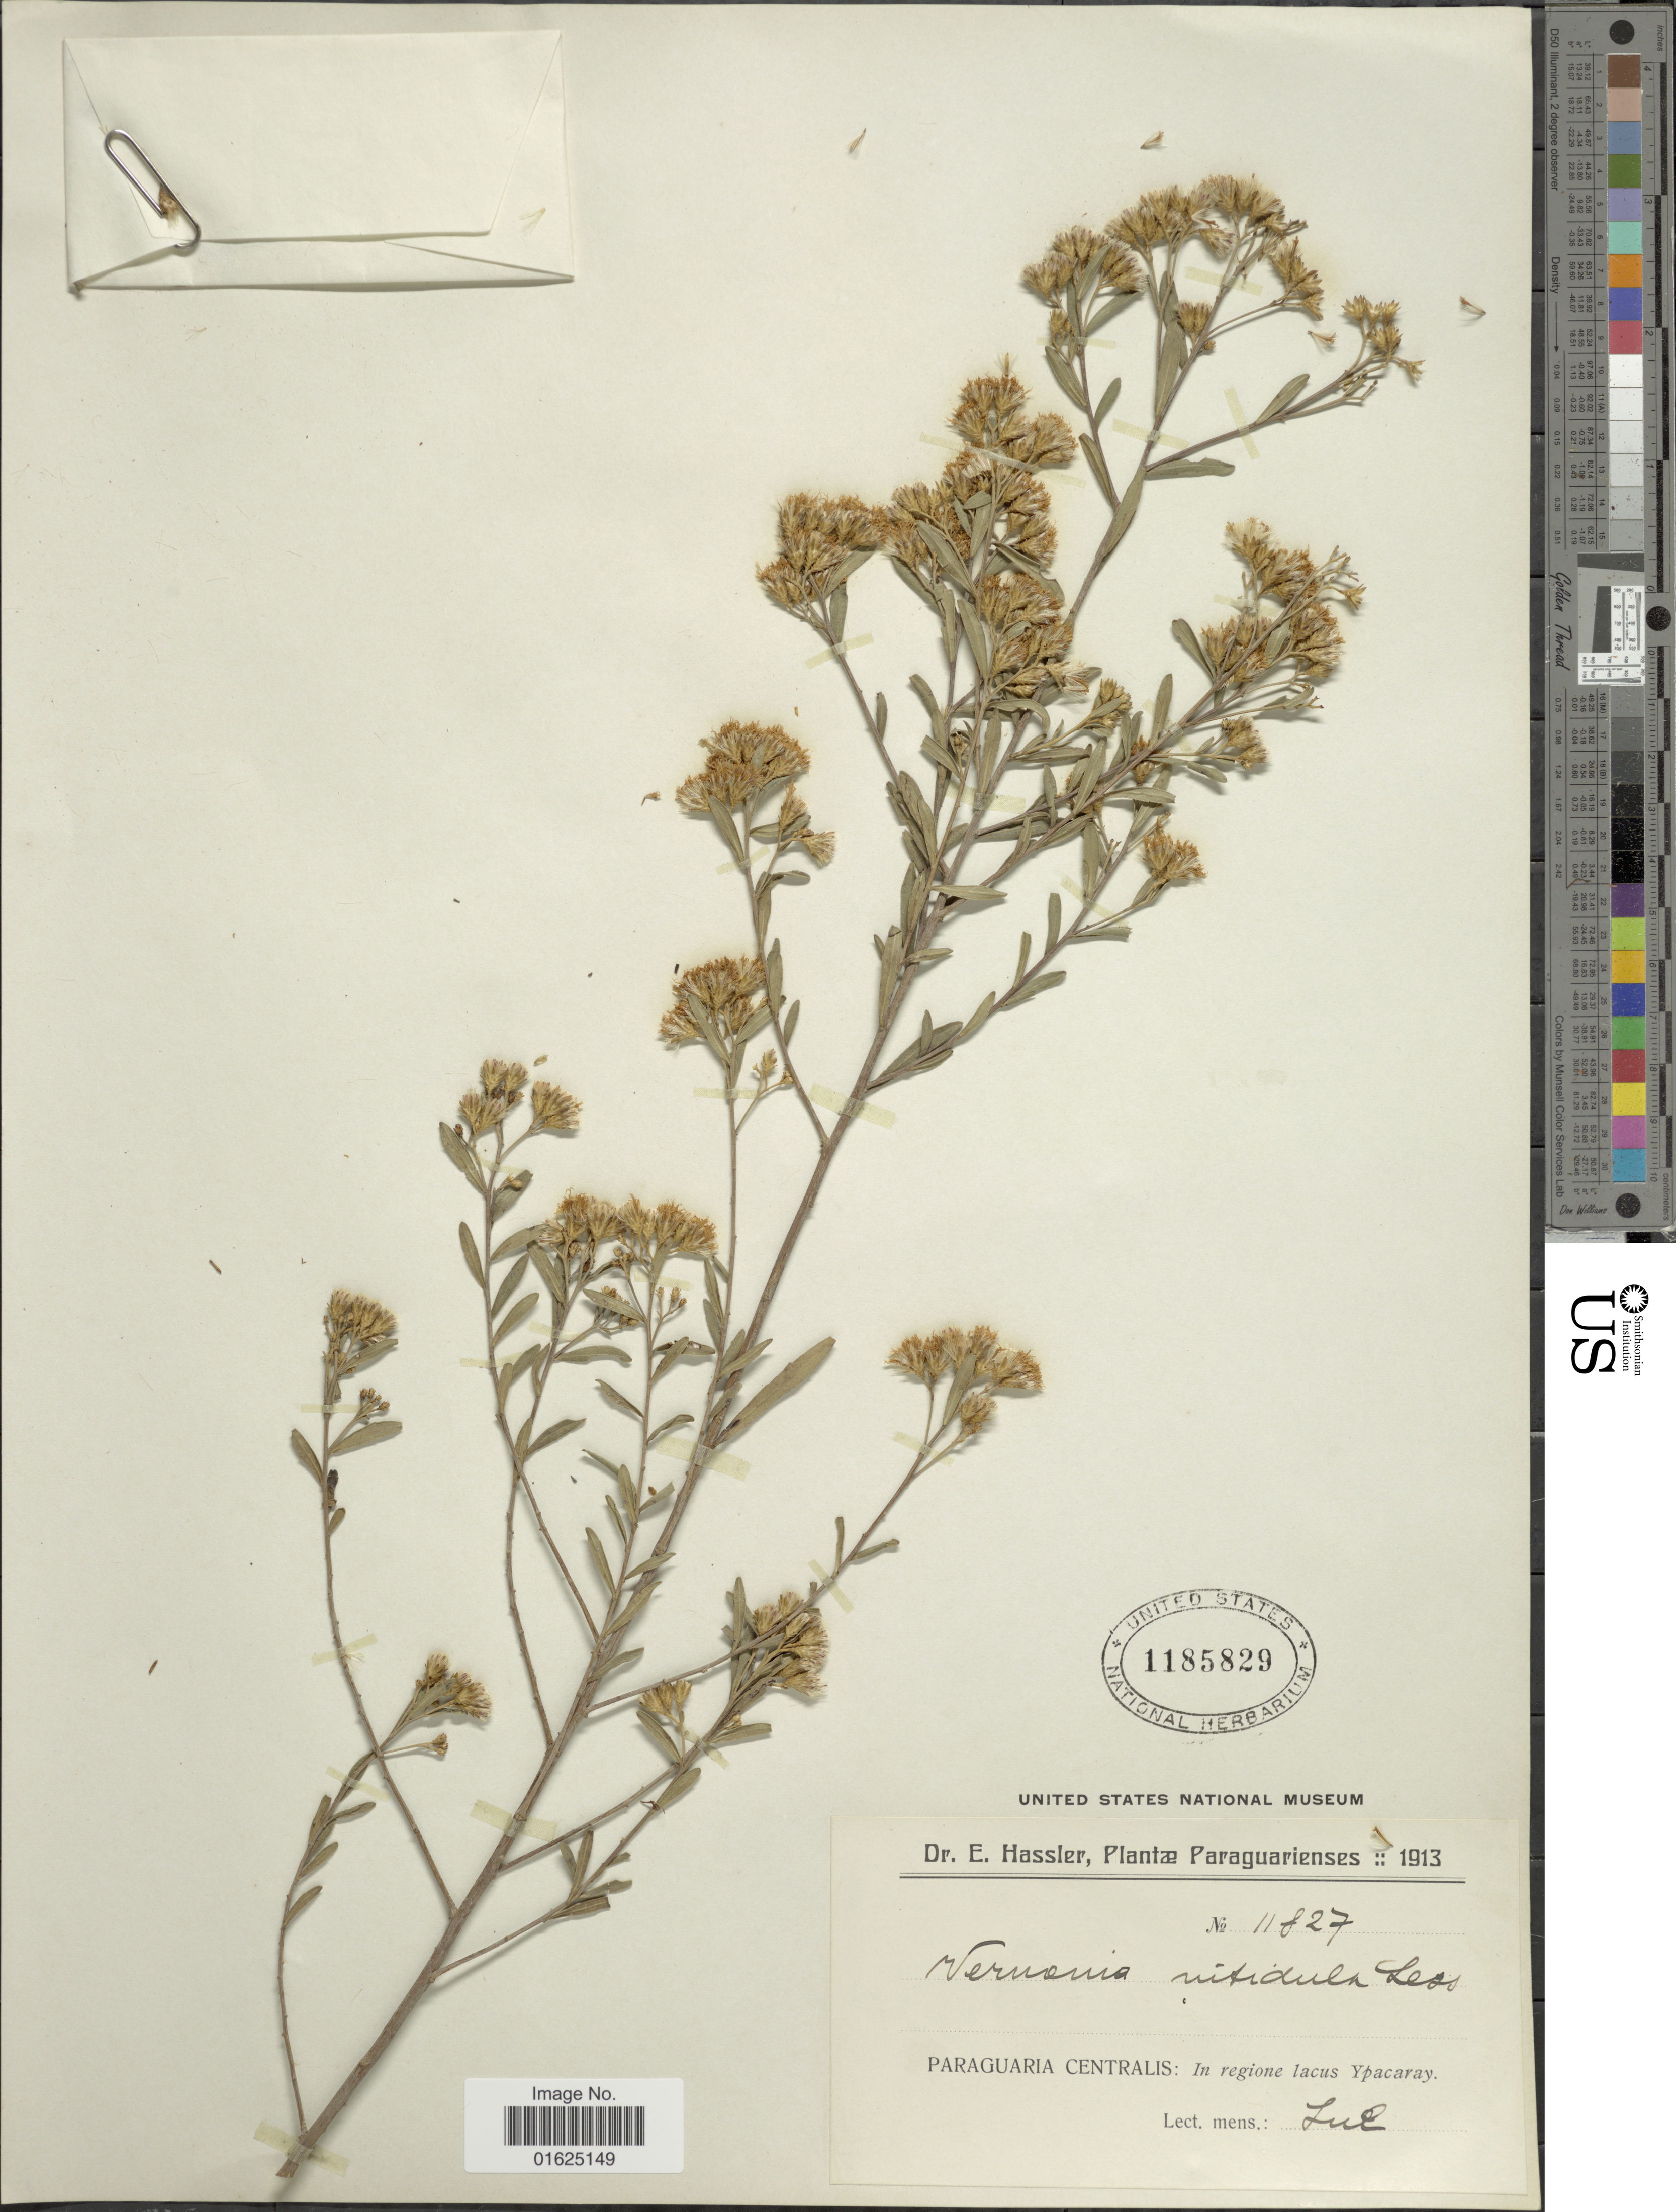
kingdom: Plantae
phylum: Tracheophyta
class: Magnoliopsida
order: Asterales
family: Asteraceae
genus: Vernonanthura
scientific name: Vernonanthura montevidensis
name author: (Spreng.) H. Rob.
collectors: E. Hassler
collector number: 11827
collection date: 1913-07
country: Paraguay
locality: Paraguaria Centralis: In regione lacus Ypacaray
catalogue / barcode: US 1185829